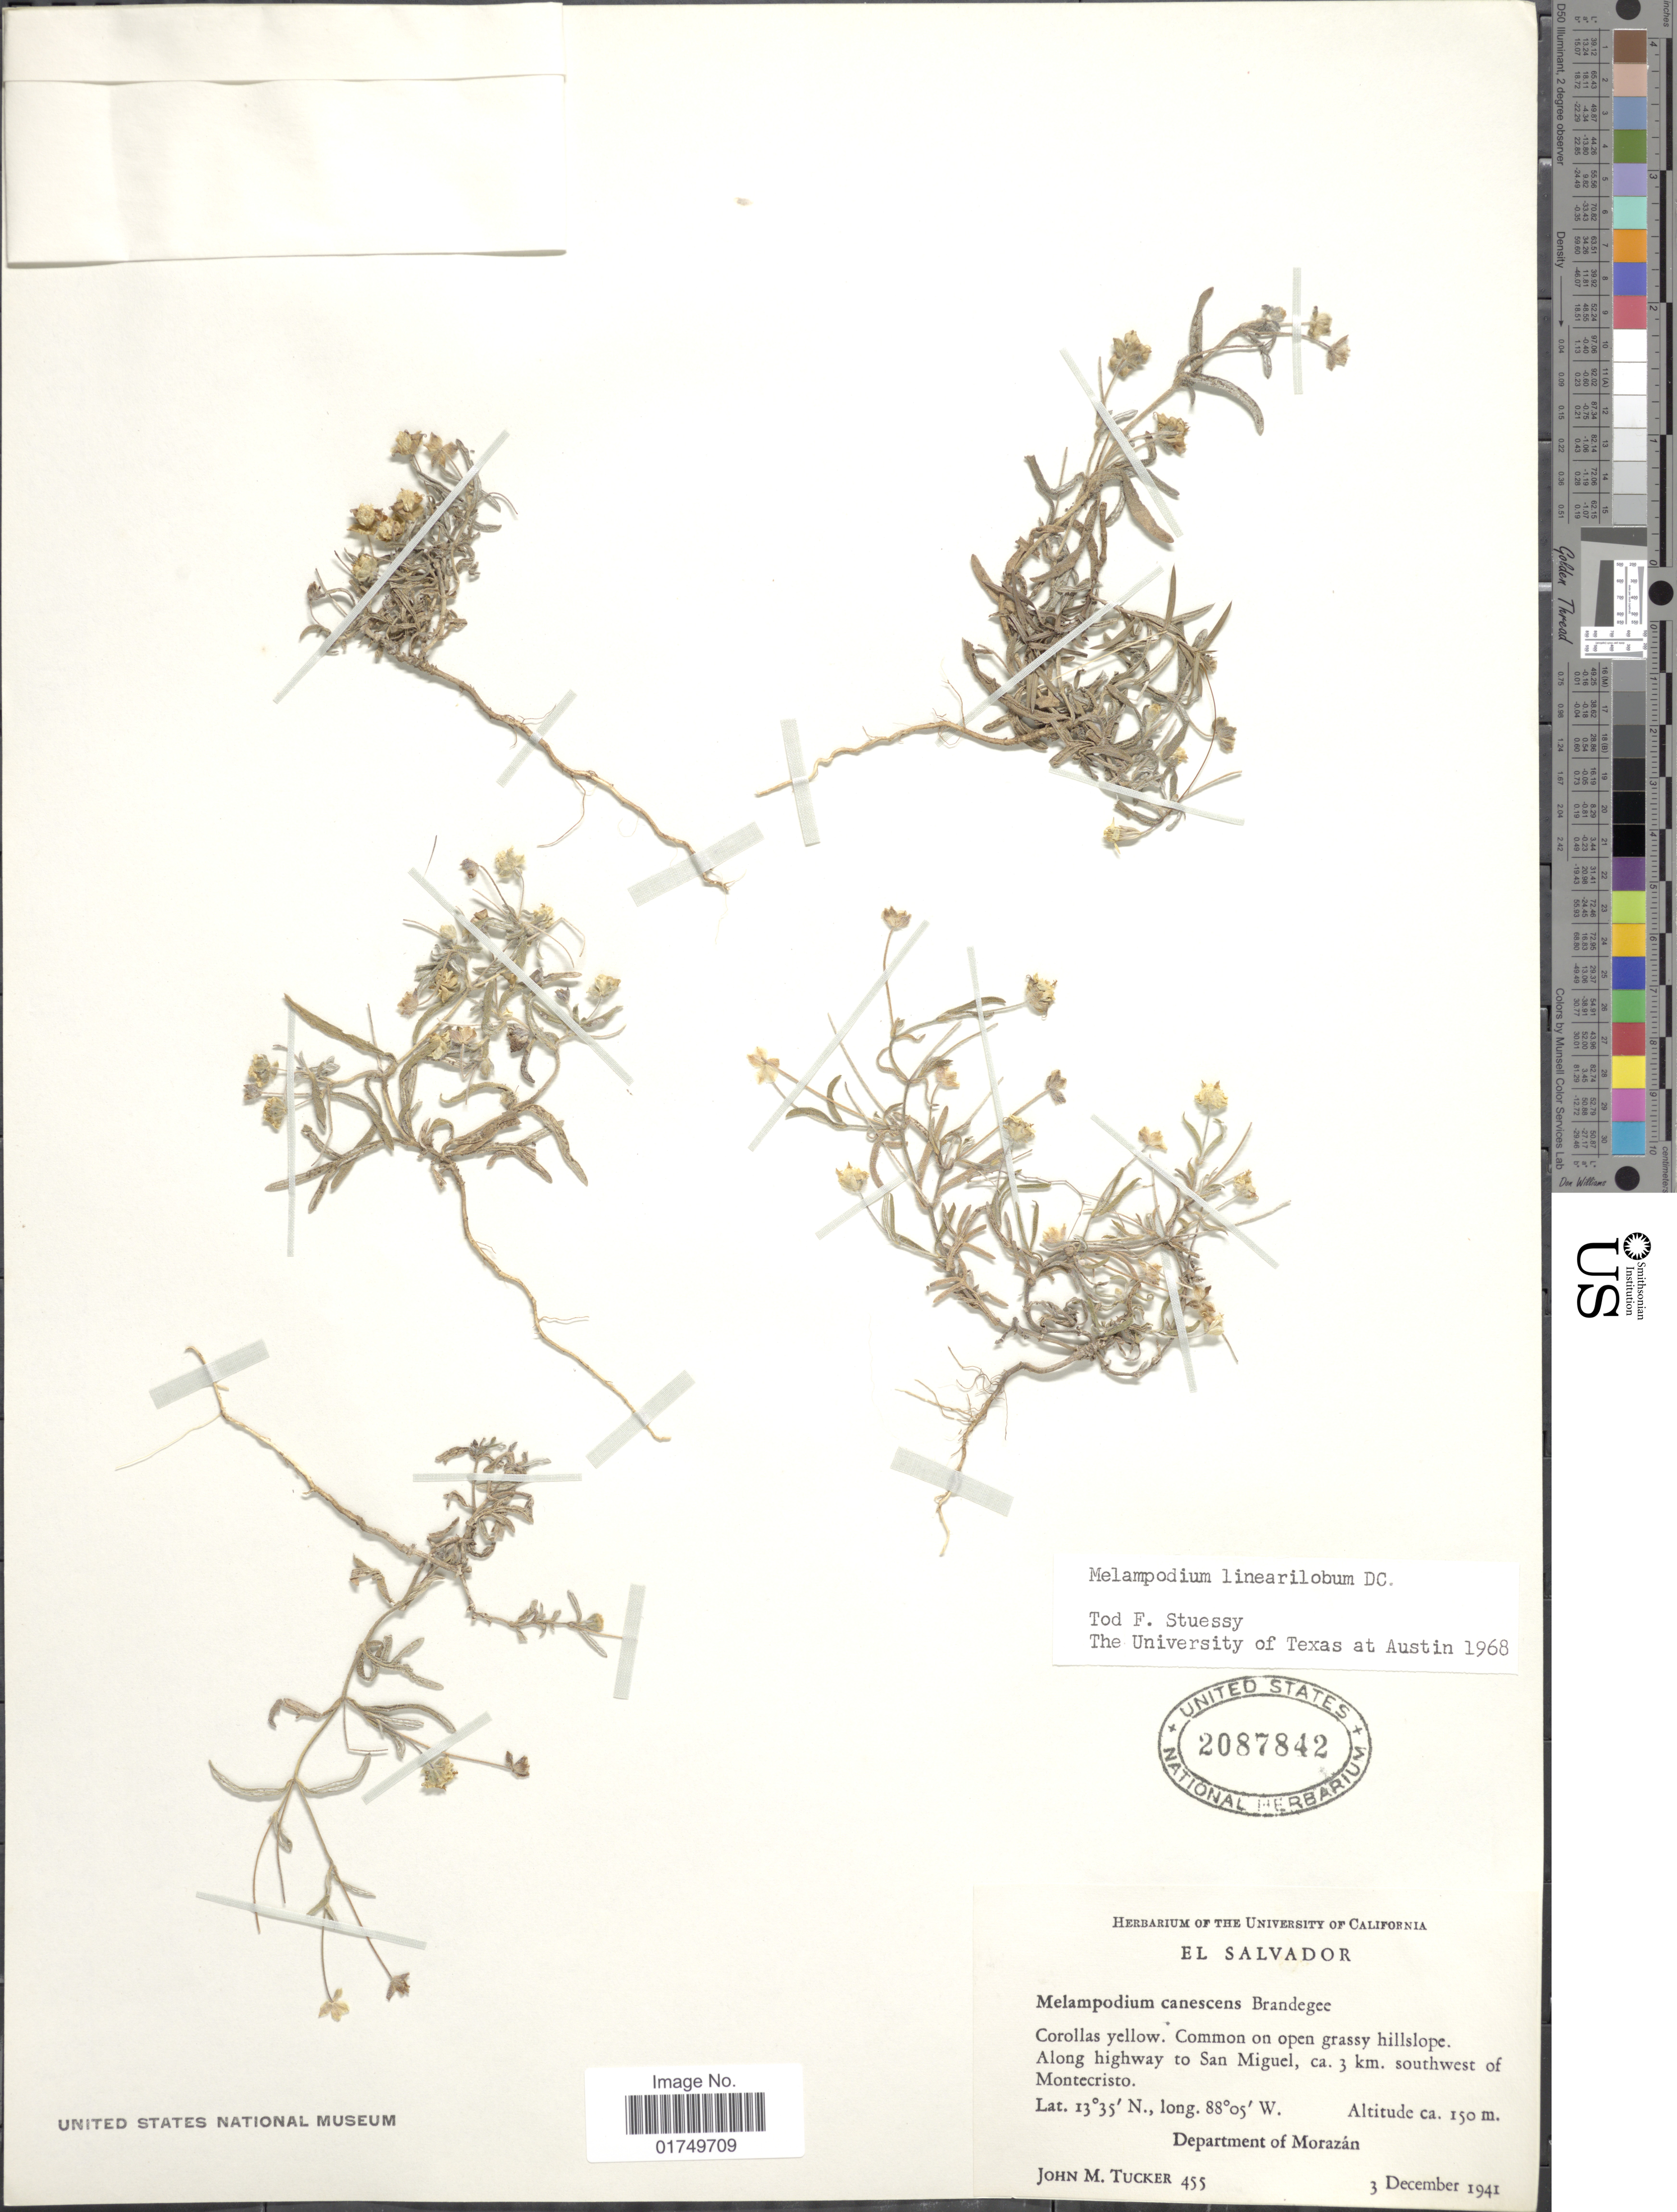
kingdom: Plantae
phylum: Tracheophyta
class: Magnoliopsida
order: Asterales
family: Asteraceae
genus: Melampodium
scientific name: Melampodium linearilobum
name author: DC.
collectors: J. M. Tucker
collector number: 455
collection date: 1941-12-03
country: El Salvador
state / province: Morazan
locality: Along highway to San Miguel, ca. 3 km. southwest of Montecristo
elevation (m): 150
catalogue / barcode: US 2087842